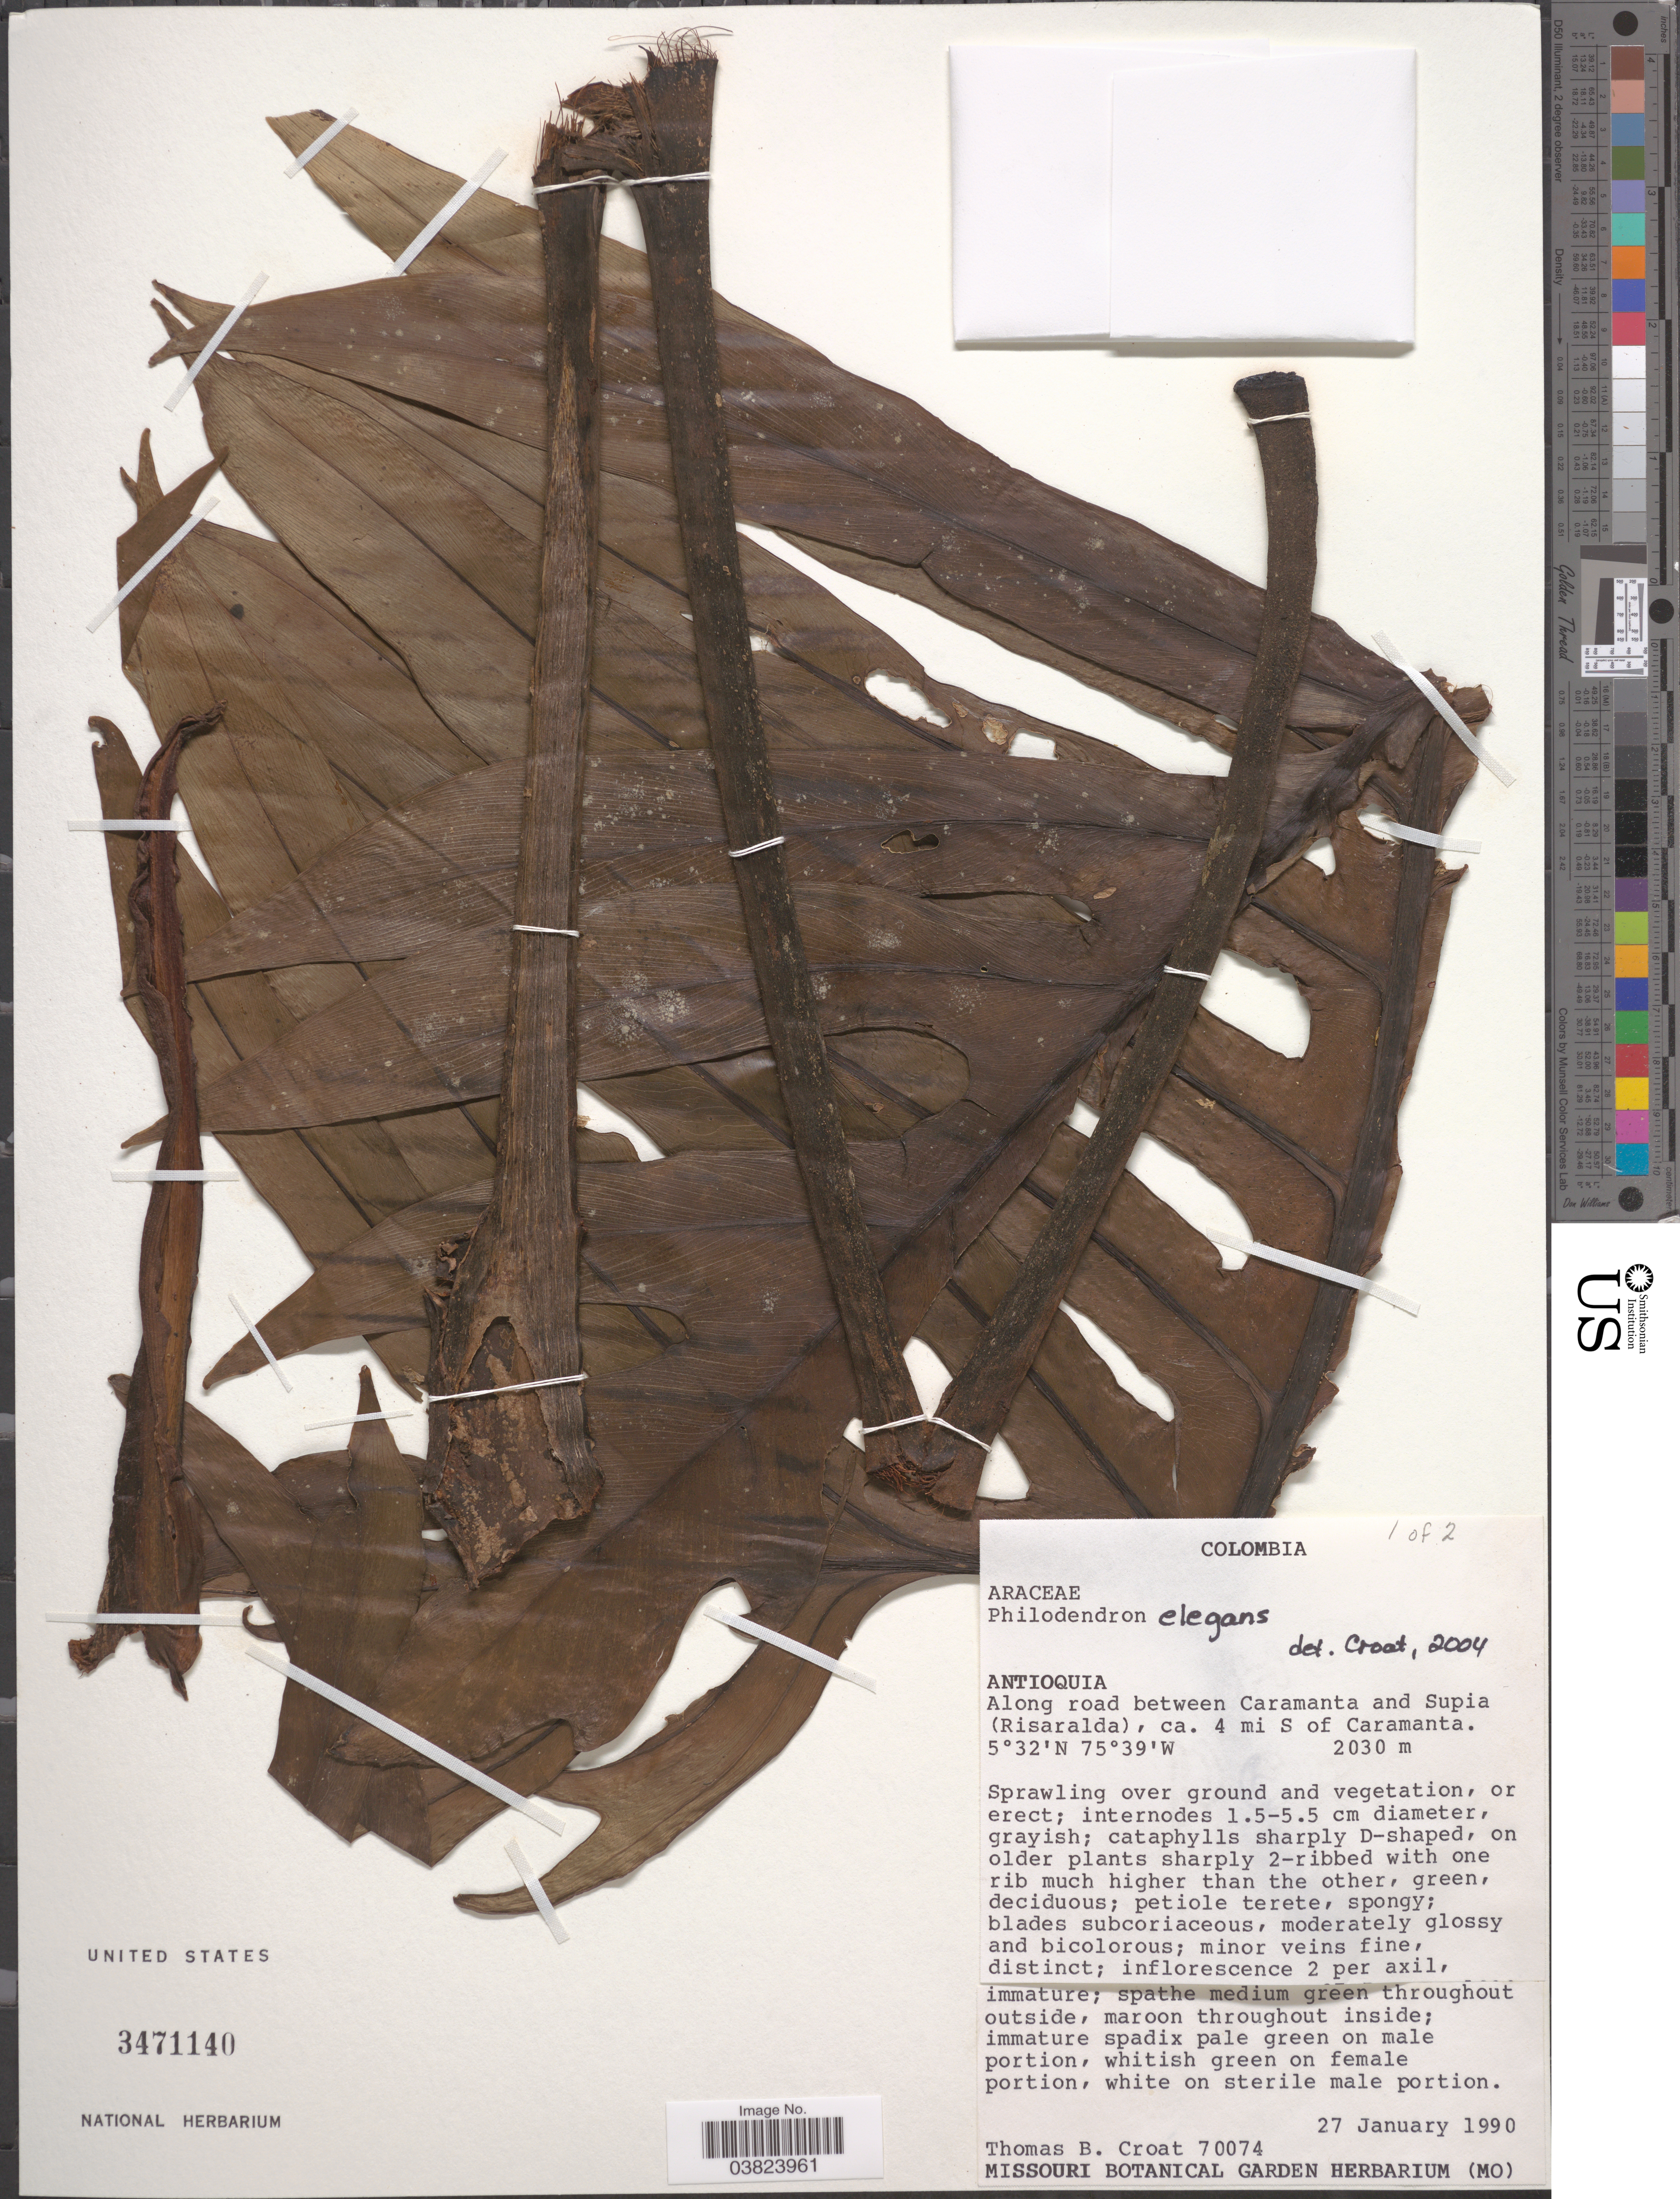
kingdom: Plantae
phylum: Tracheophyta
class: Liliopsida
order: Alismatales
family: Araceae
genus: Philodendron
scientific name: Philodendron elegans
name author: K. Krause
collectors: T. B. Croat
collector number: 70074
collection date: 1990-01-27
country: Colombia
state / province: Antioquia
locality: Along road between Caramanta and Supia (Risaralda), ca. 4 mi S of Caramanta.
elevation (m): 2030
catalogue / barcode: US 3471140